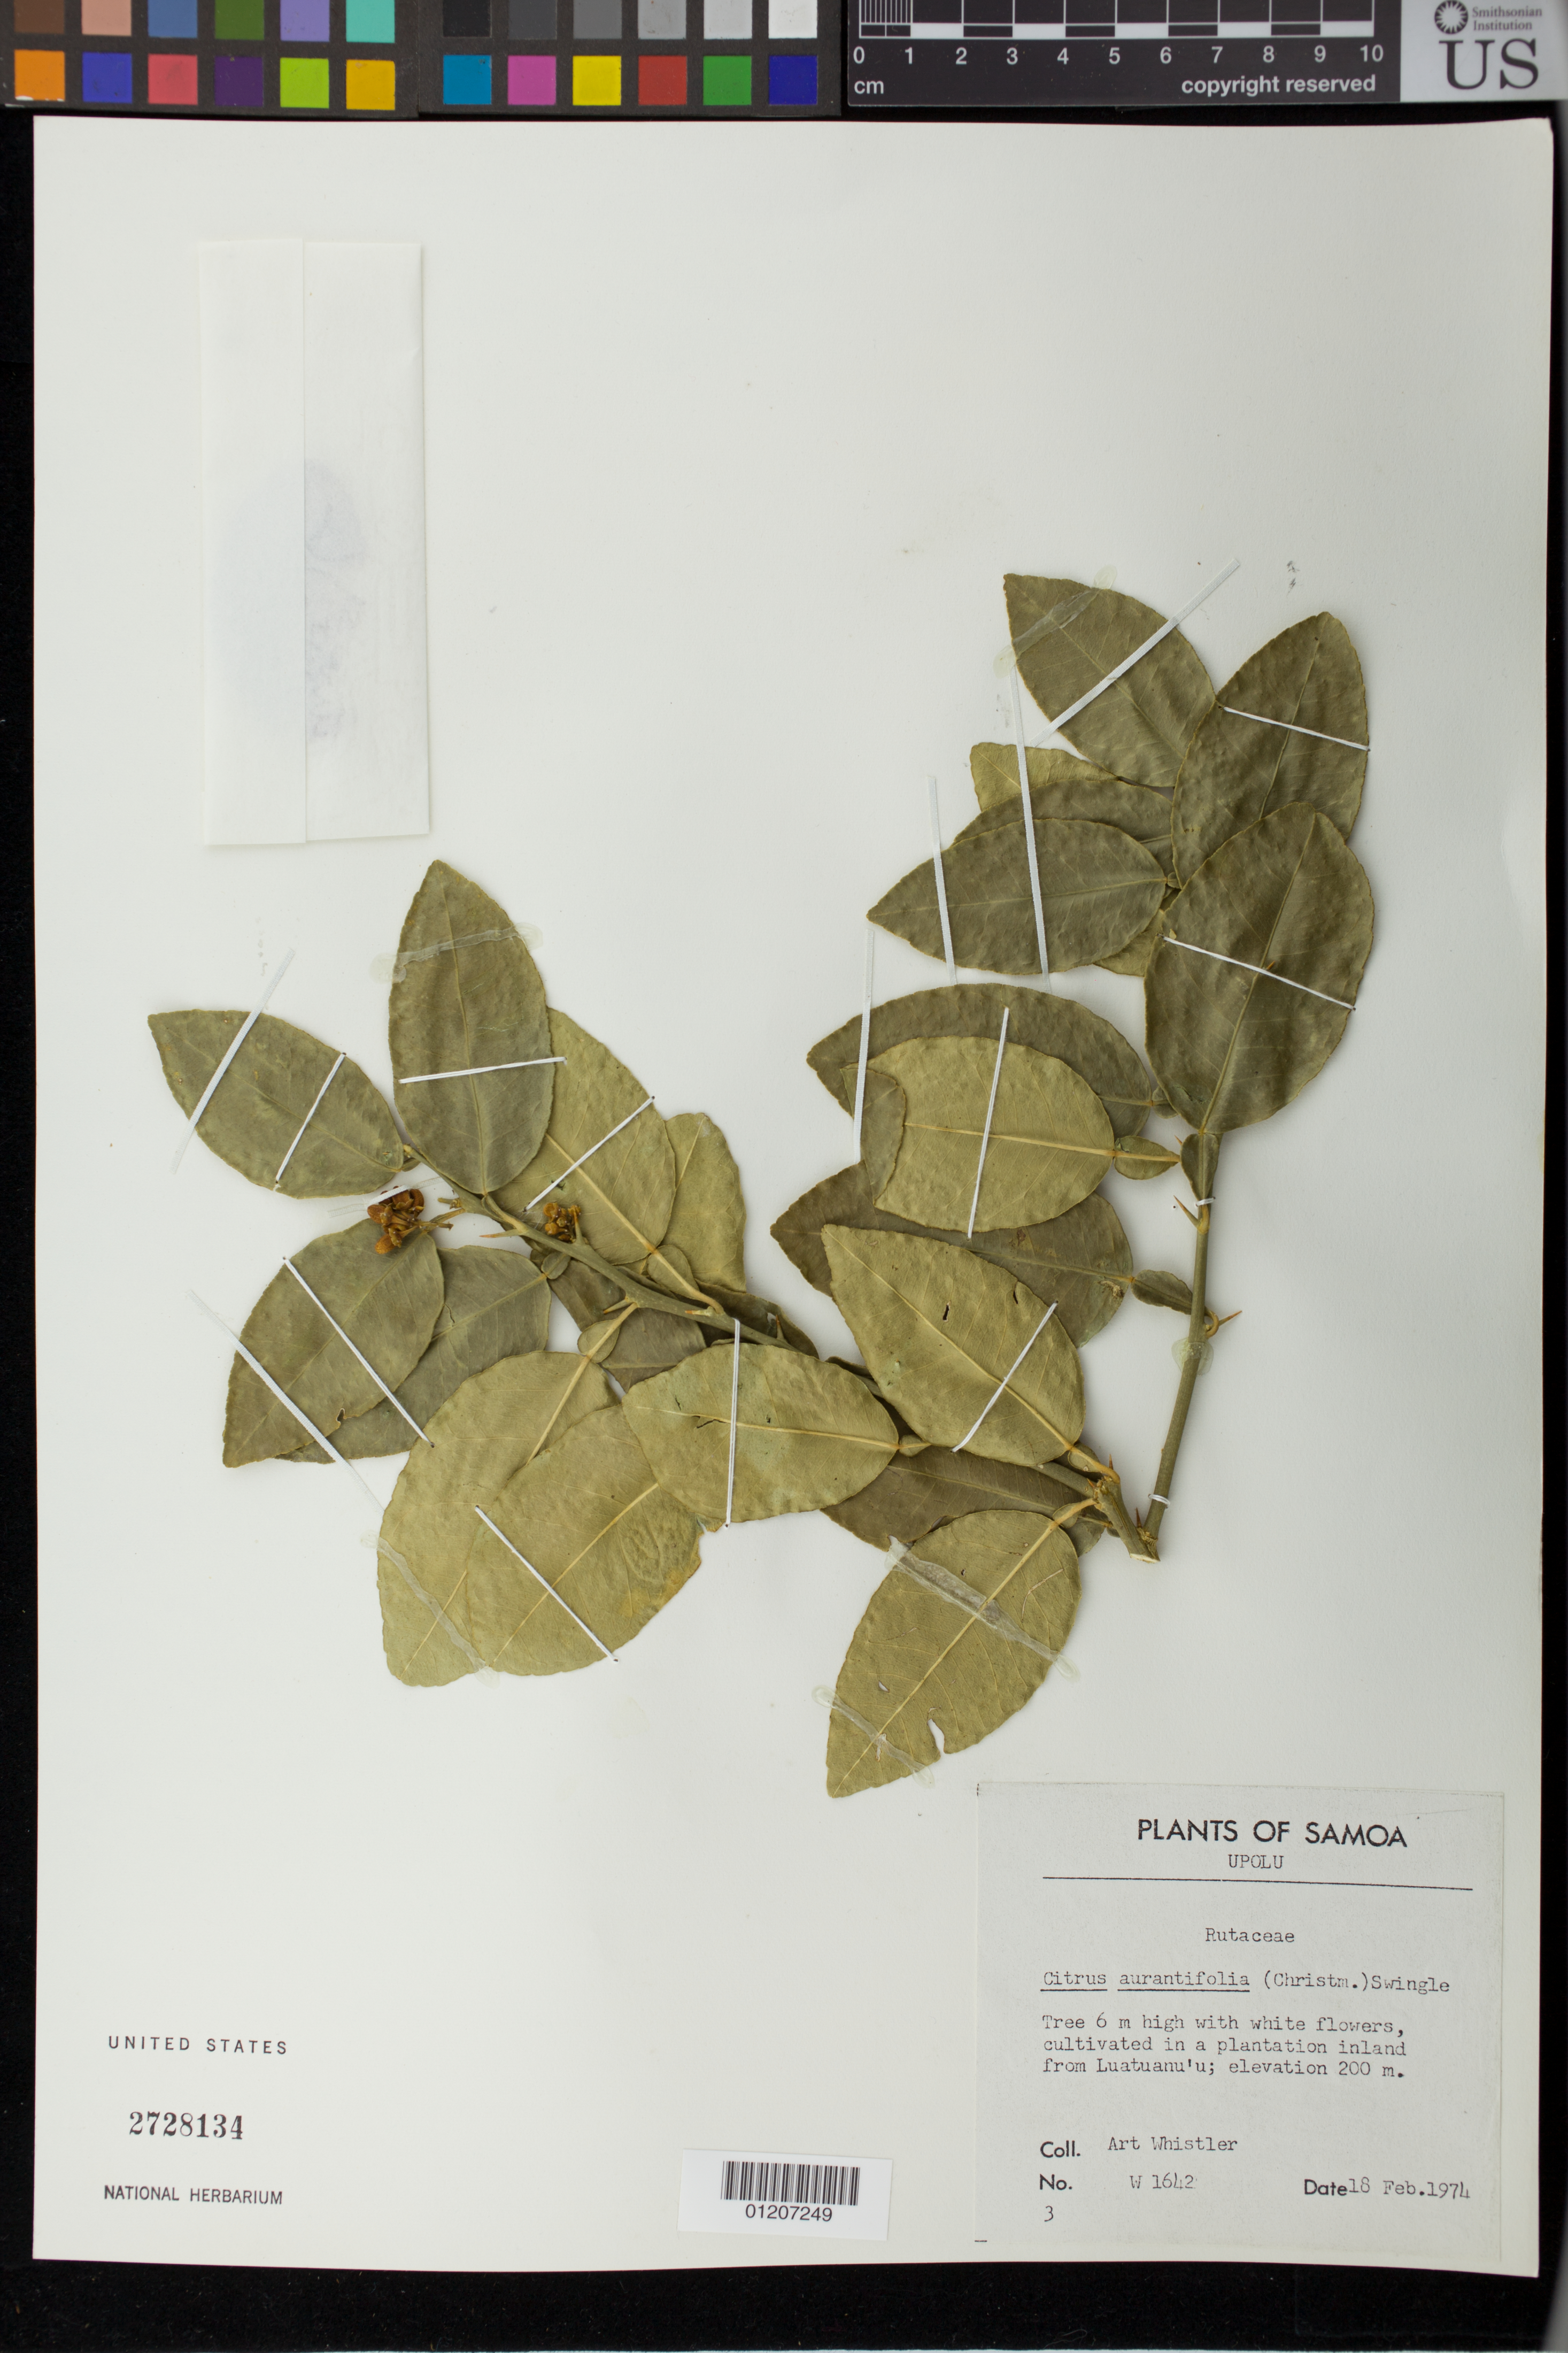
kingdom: Plantae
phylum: Tracheophyta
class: Magnoliopsida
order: Sapindales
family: Rutaceae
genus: Citrus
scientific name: Citrus x aurantifolia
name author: (Christm.) Swingle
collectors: A. Whistler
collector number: W 1642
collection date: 1974-02-18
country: Samoa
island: Upolu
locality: In a plantation inland from Luatuanu'u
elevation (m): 200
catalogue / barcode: US 2728134